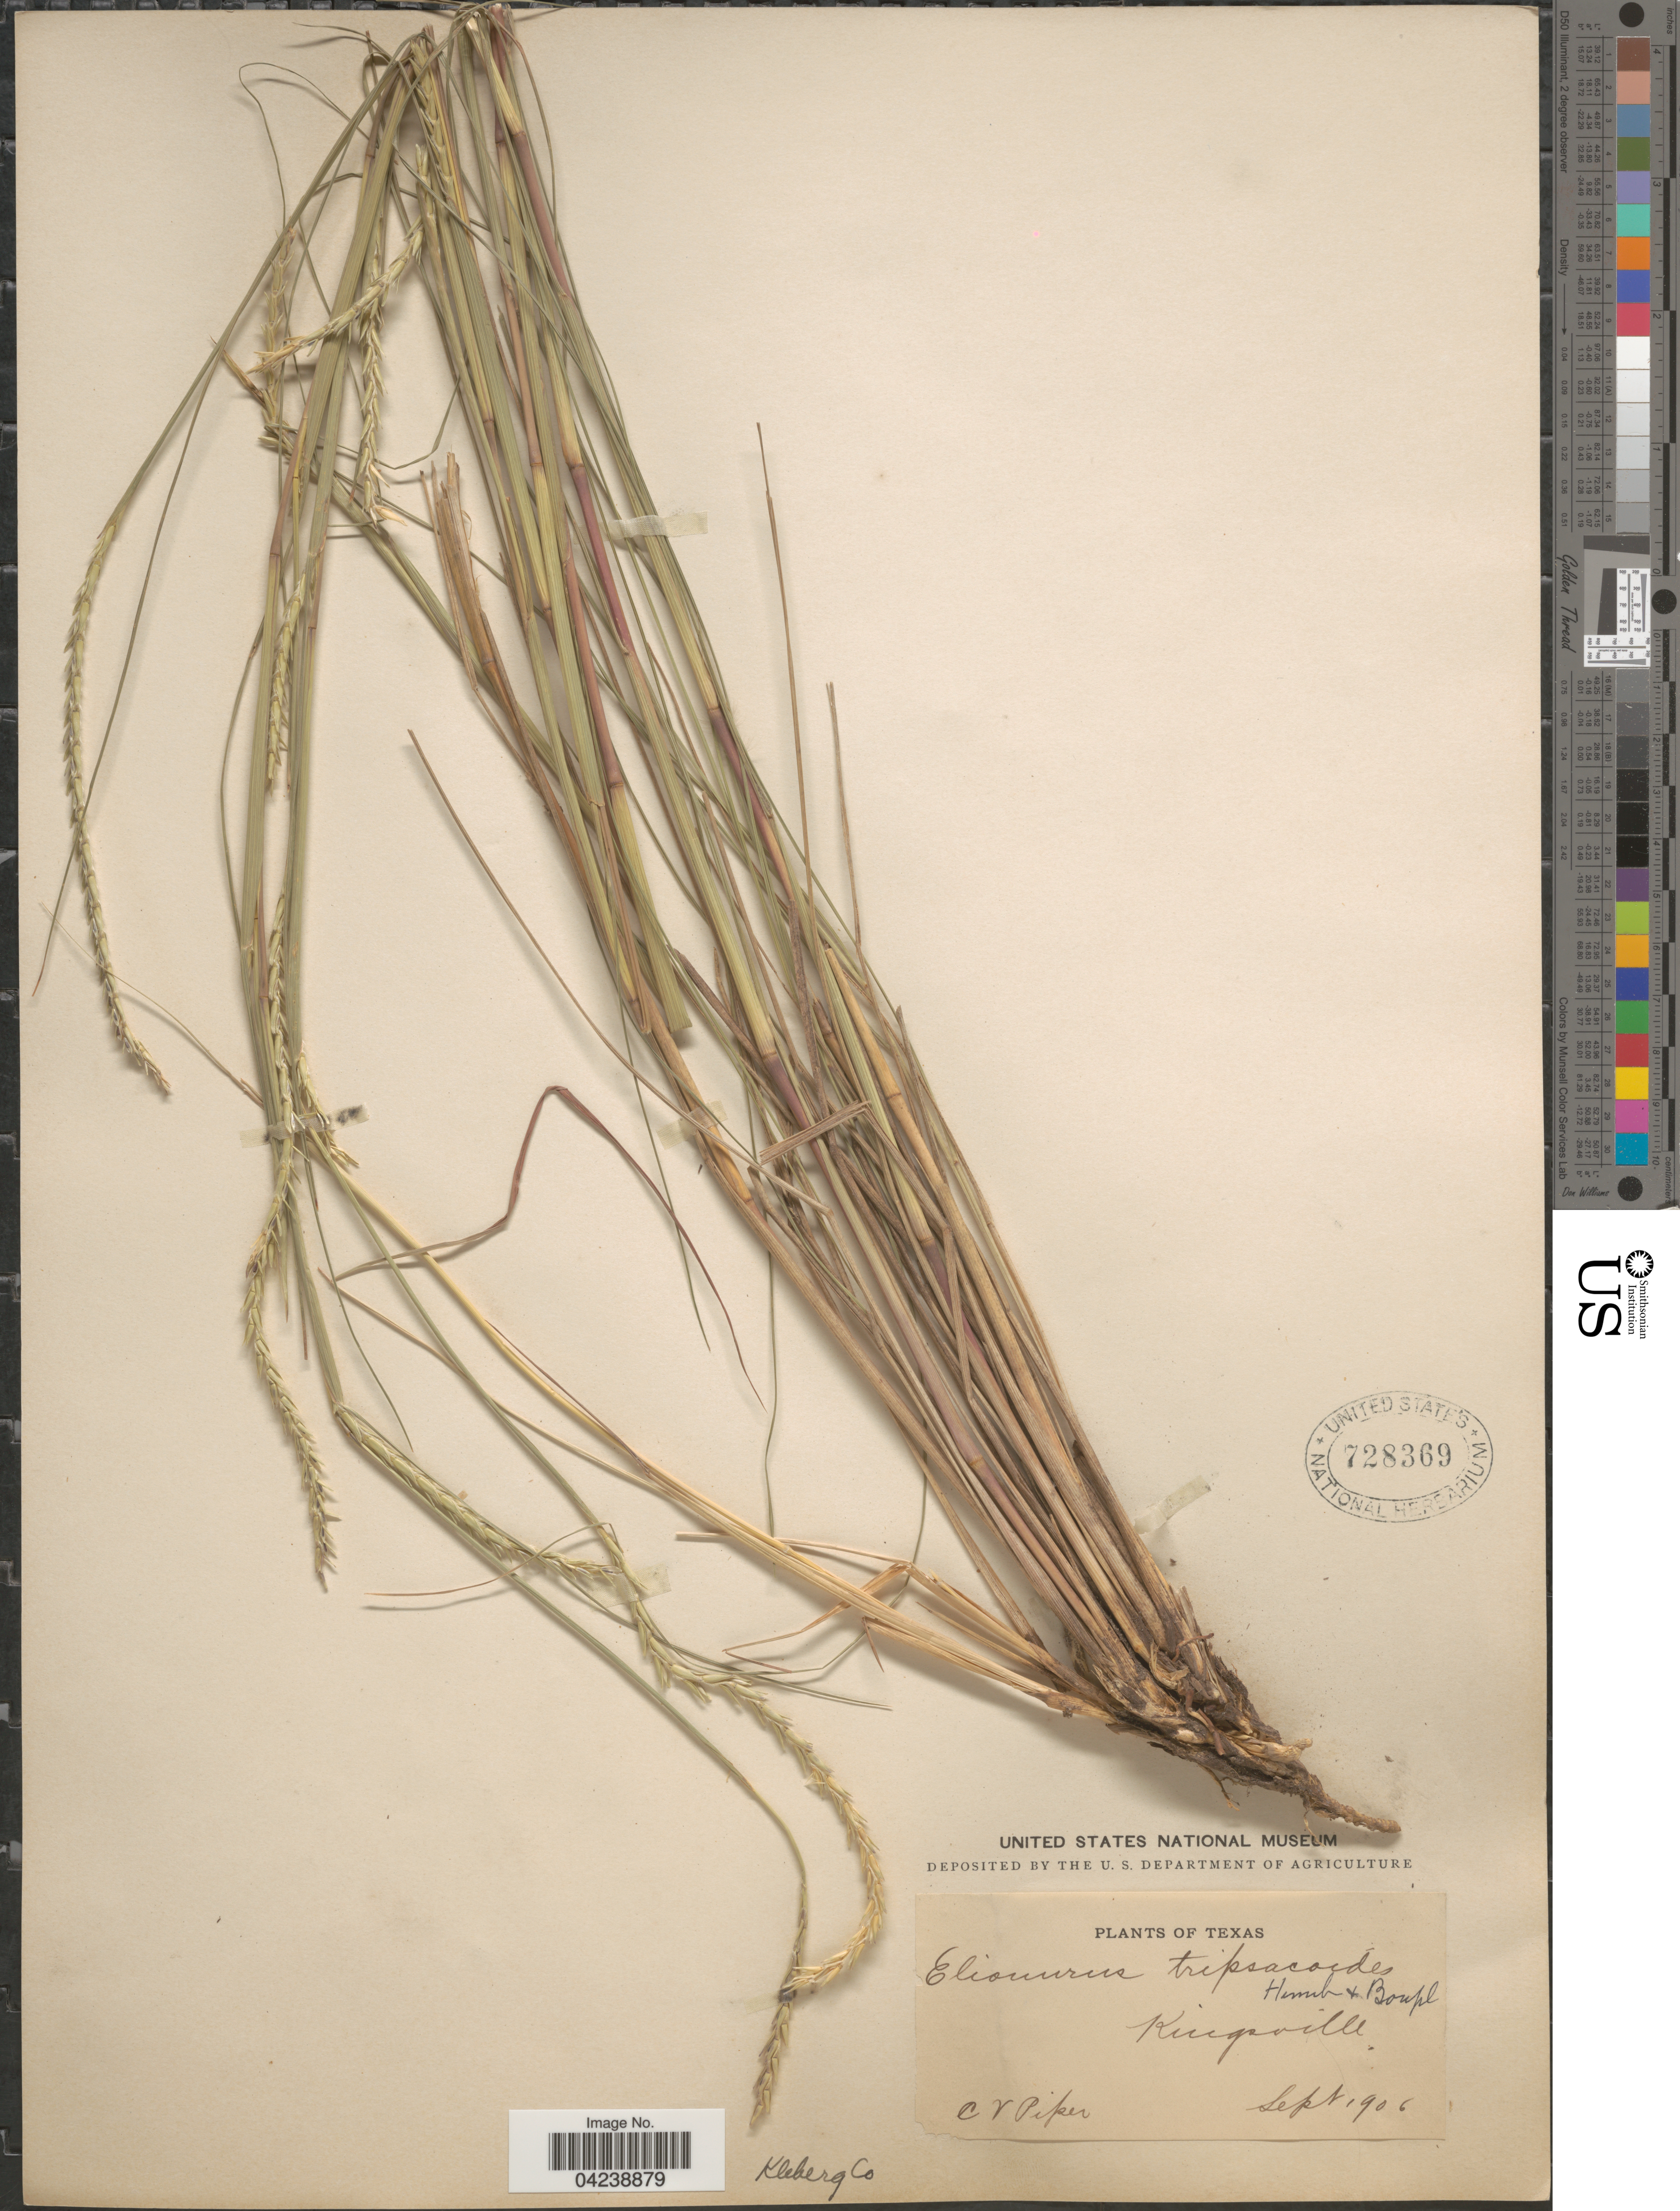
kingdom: Plantae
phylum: Tracheophyta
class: Liliopsida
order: Poales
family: Poaceae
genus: Elionurus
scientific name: Elionurus tripsacoides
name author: Humb. & Bonpl. ex Willd.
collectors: C. V. Piper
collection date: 1906-09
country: United States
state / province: Texas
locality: Kingsville. Kleberg Co.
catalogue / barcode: US 728369